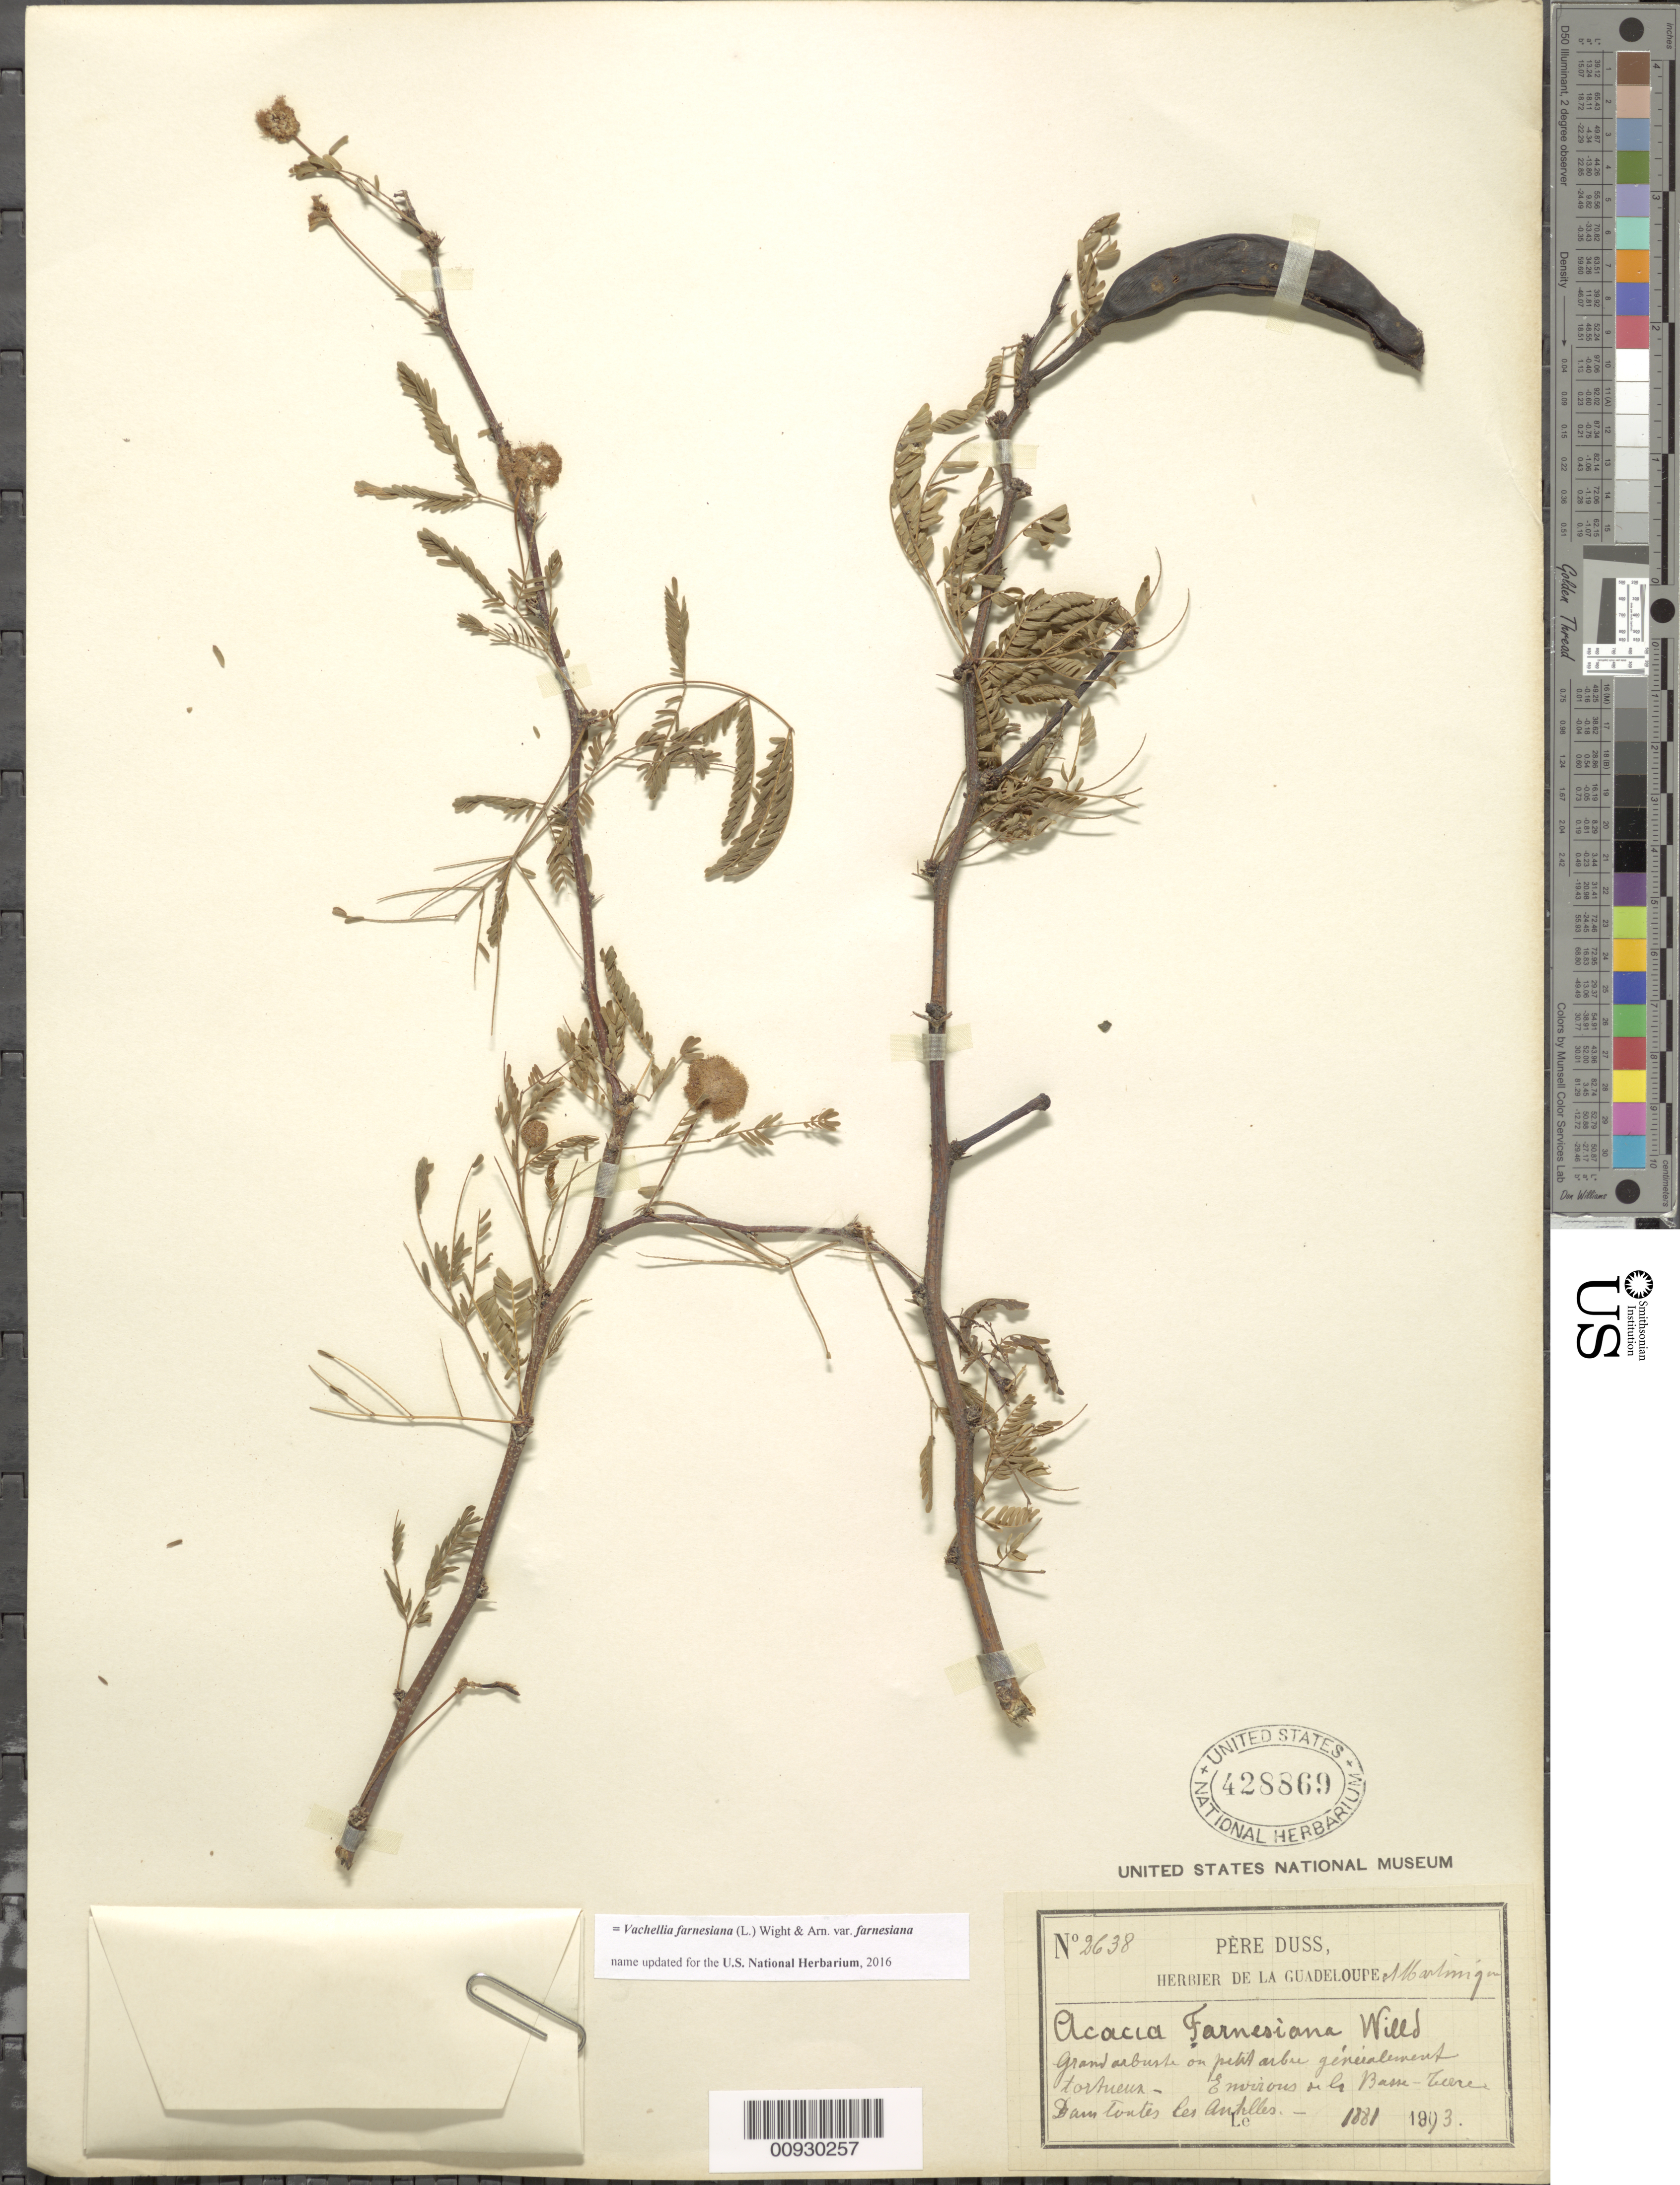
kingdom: Plantae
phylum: Tracheophyta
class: Magnoliopsida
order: Fabales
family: Fabaceae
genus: Vachellia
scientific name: Vachellia farnesiana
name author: (L.) Wight & Arn.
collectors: Père Duss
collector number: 2638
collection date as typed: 1881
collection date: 1881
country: Guadeloupe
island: Basse Terre [Guadeloupe]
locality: Environs de la Basse-Terre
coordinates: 0 N, 0 E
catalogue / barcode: US 428869